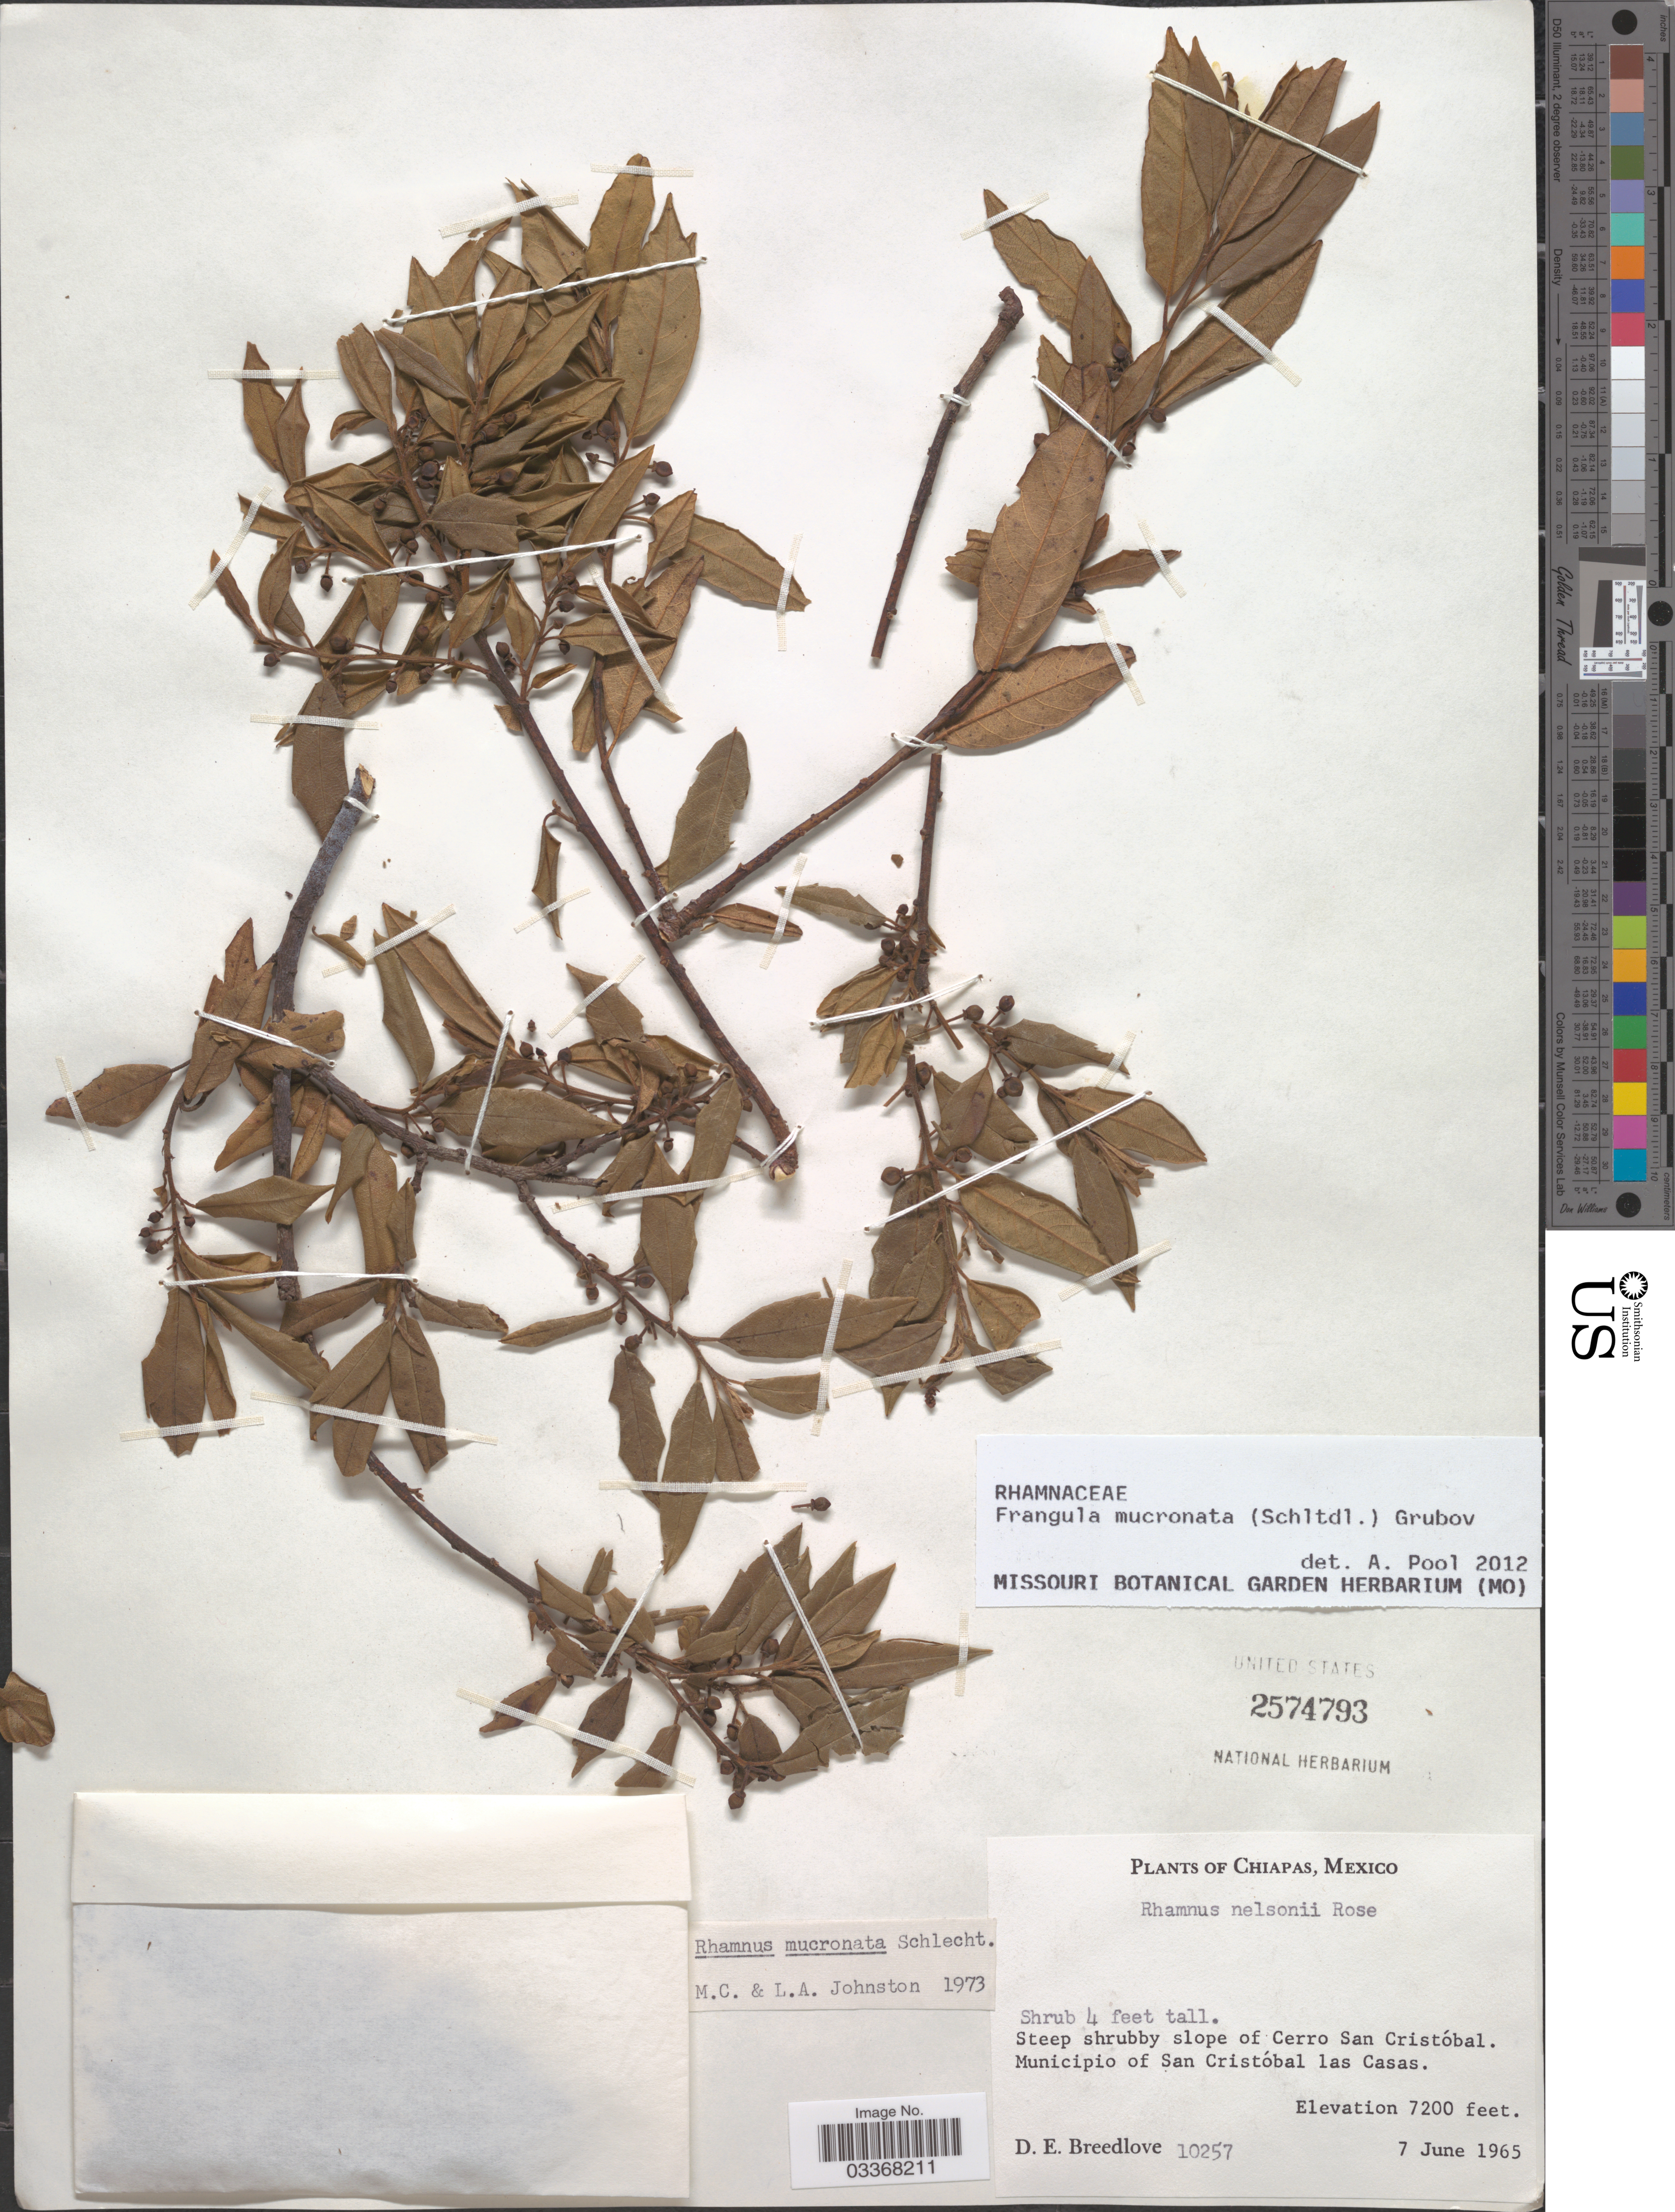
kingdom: Plantae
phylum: Tracheophyta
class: Magnoliopsida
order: Rosales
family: Rhamnaceae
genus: Frangula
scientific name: Frangula mucronata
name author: (Schltdl.) Grubov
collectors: D. E. Breedlove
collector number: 10257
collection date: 1965-06-07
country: Mexico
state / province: Chiapas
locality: Steep shrubby slope of Cerro San Cristóbal, Municipio of San Cristóbal las Casas.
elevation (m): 2195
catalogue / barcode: US 2574793